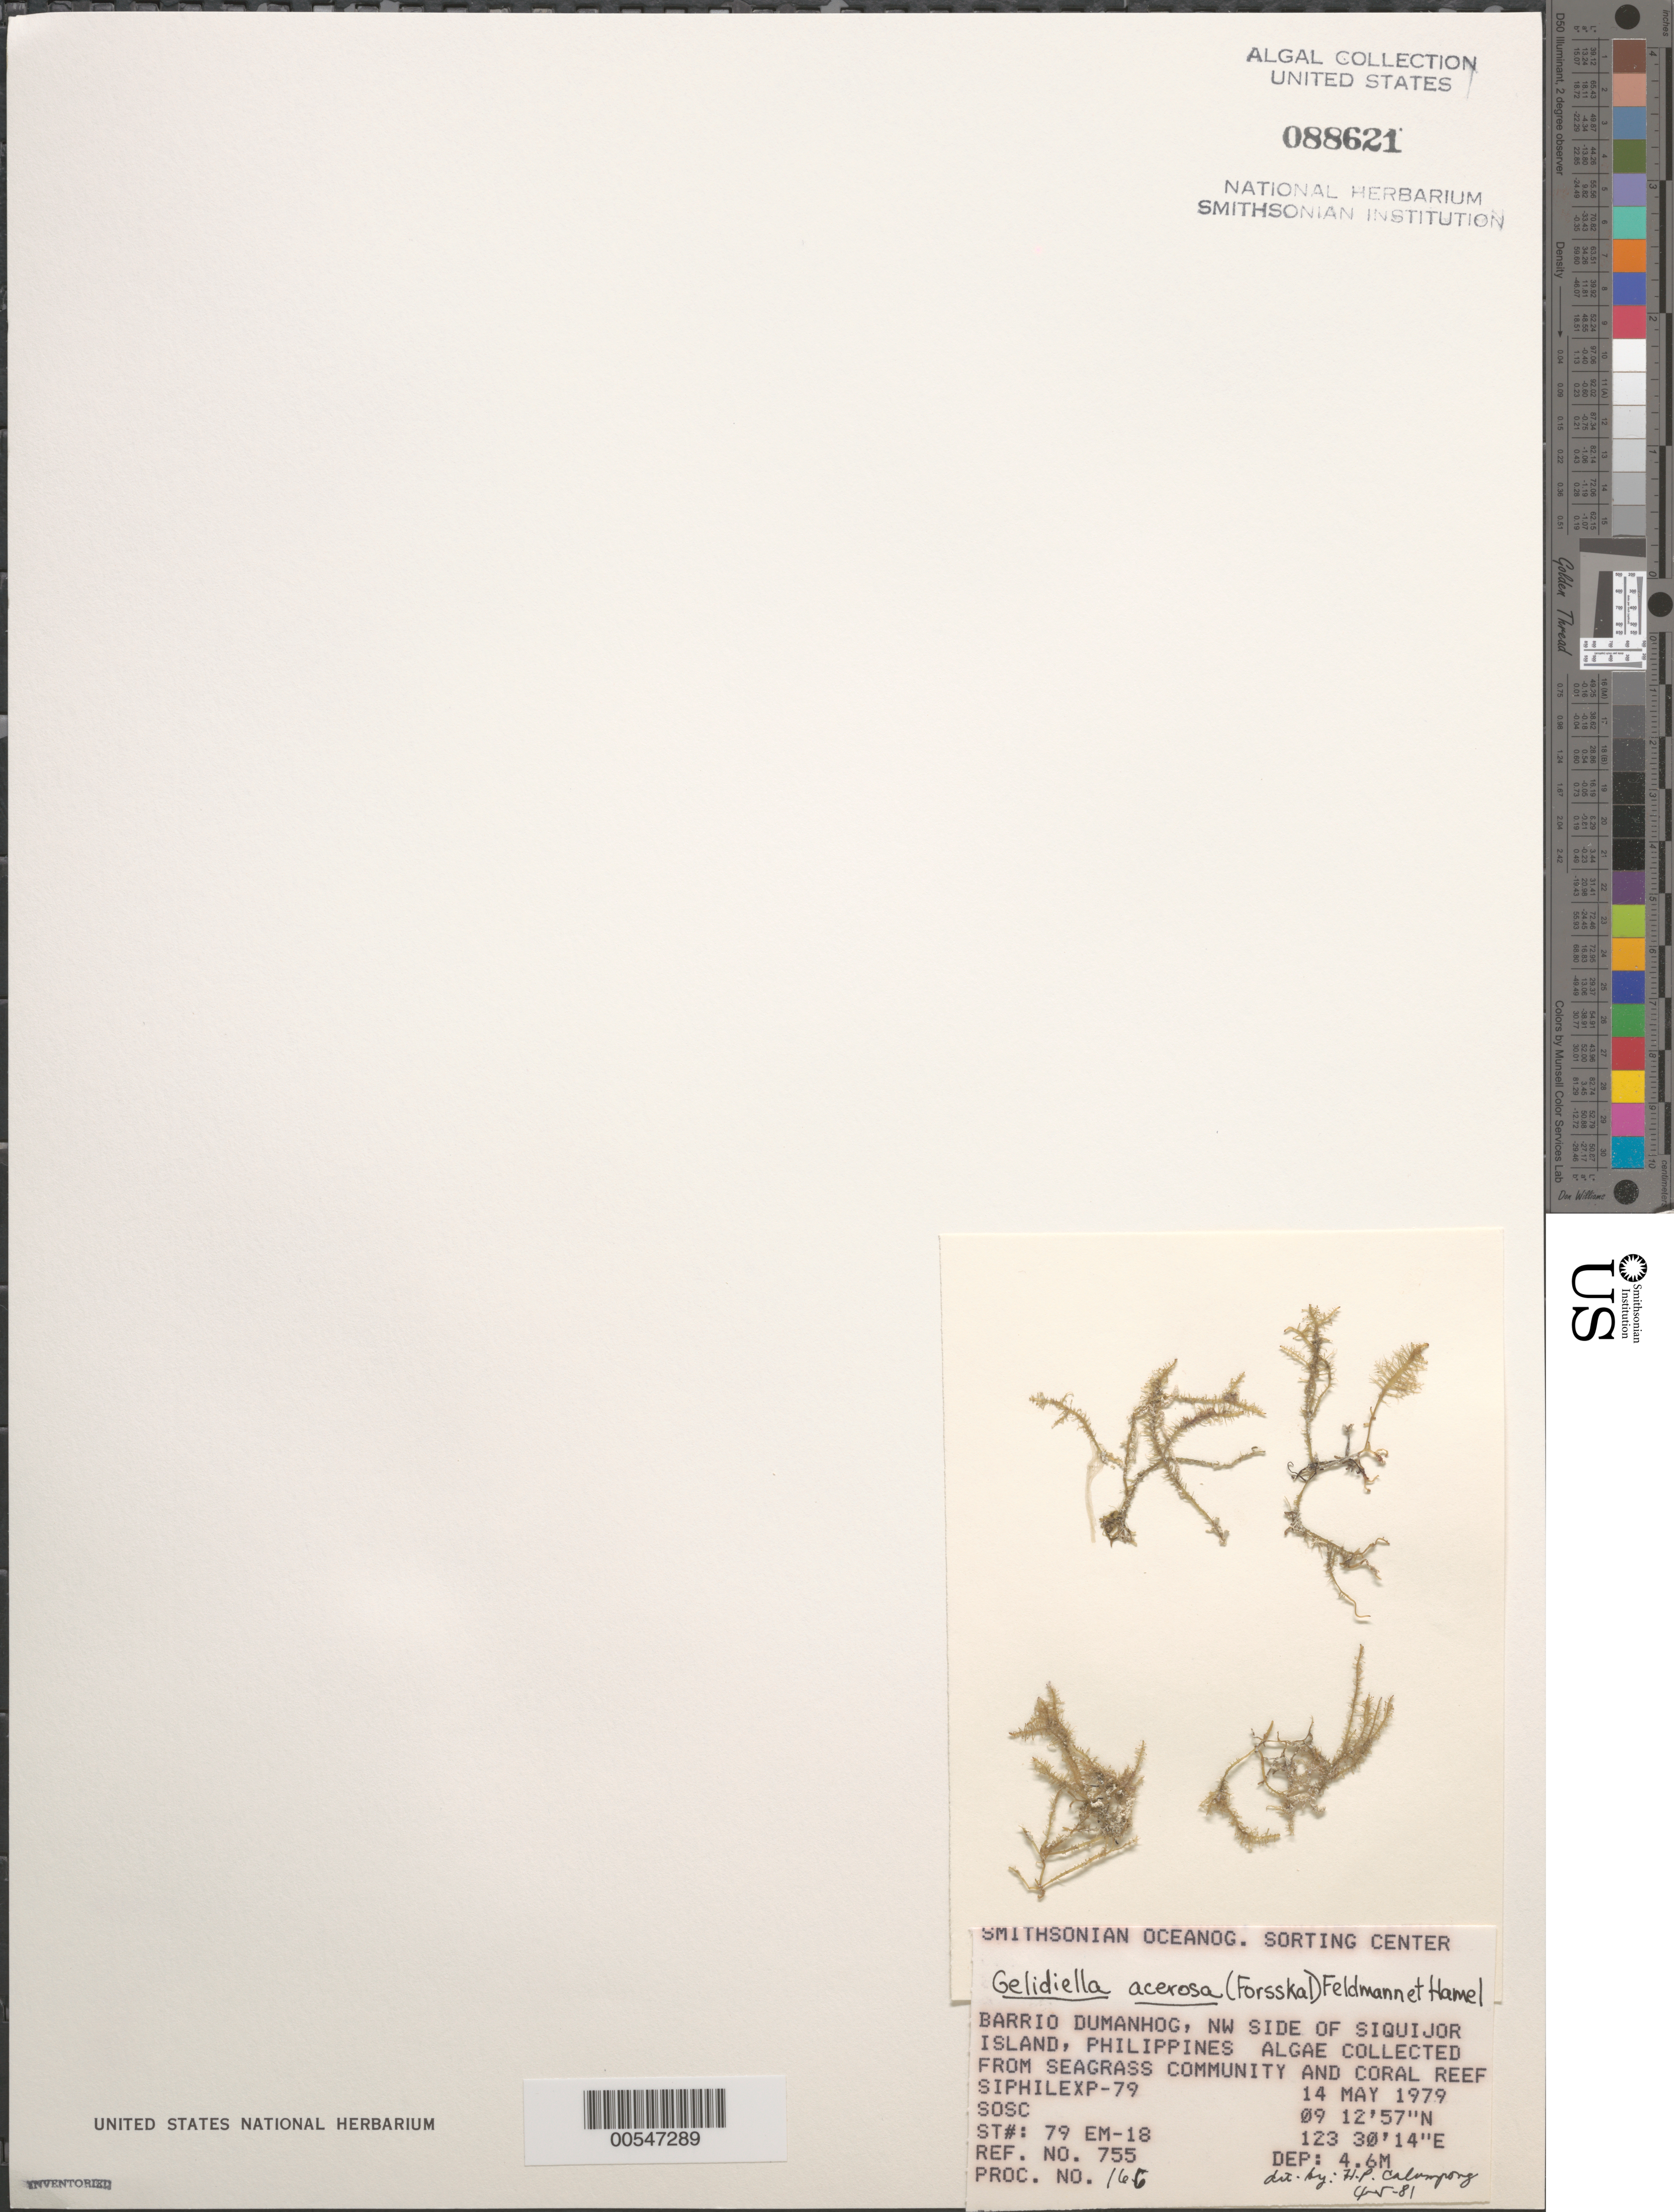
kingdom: Plantae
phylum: Rhodophyta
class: Florideophyceae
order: Gelidiales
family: Gelidiellaceae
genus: Gelidiella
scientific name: Gelidiella acerosa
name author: (Forssk.) Feldmann & G. Hamel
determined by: Calumpong, H. P.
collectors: SOSC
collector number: Station 79 Em-18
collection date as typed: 14 May 1979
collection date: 1979-05-14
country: Philippines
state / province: Central Visayas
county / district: Siquijor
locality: Visayan, Siquijor island, barrio dumanhog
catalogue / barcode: US 88621